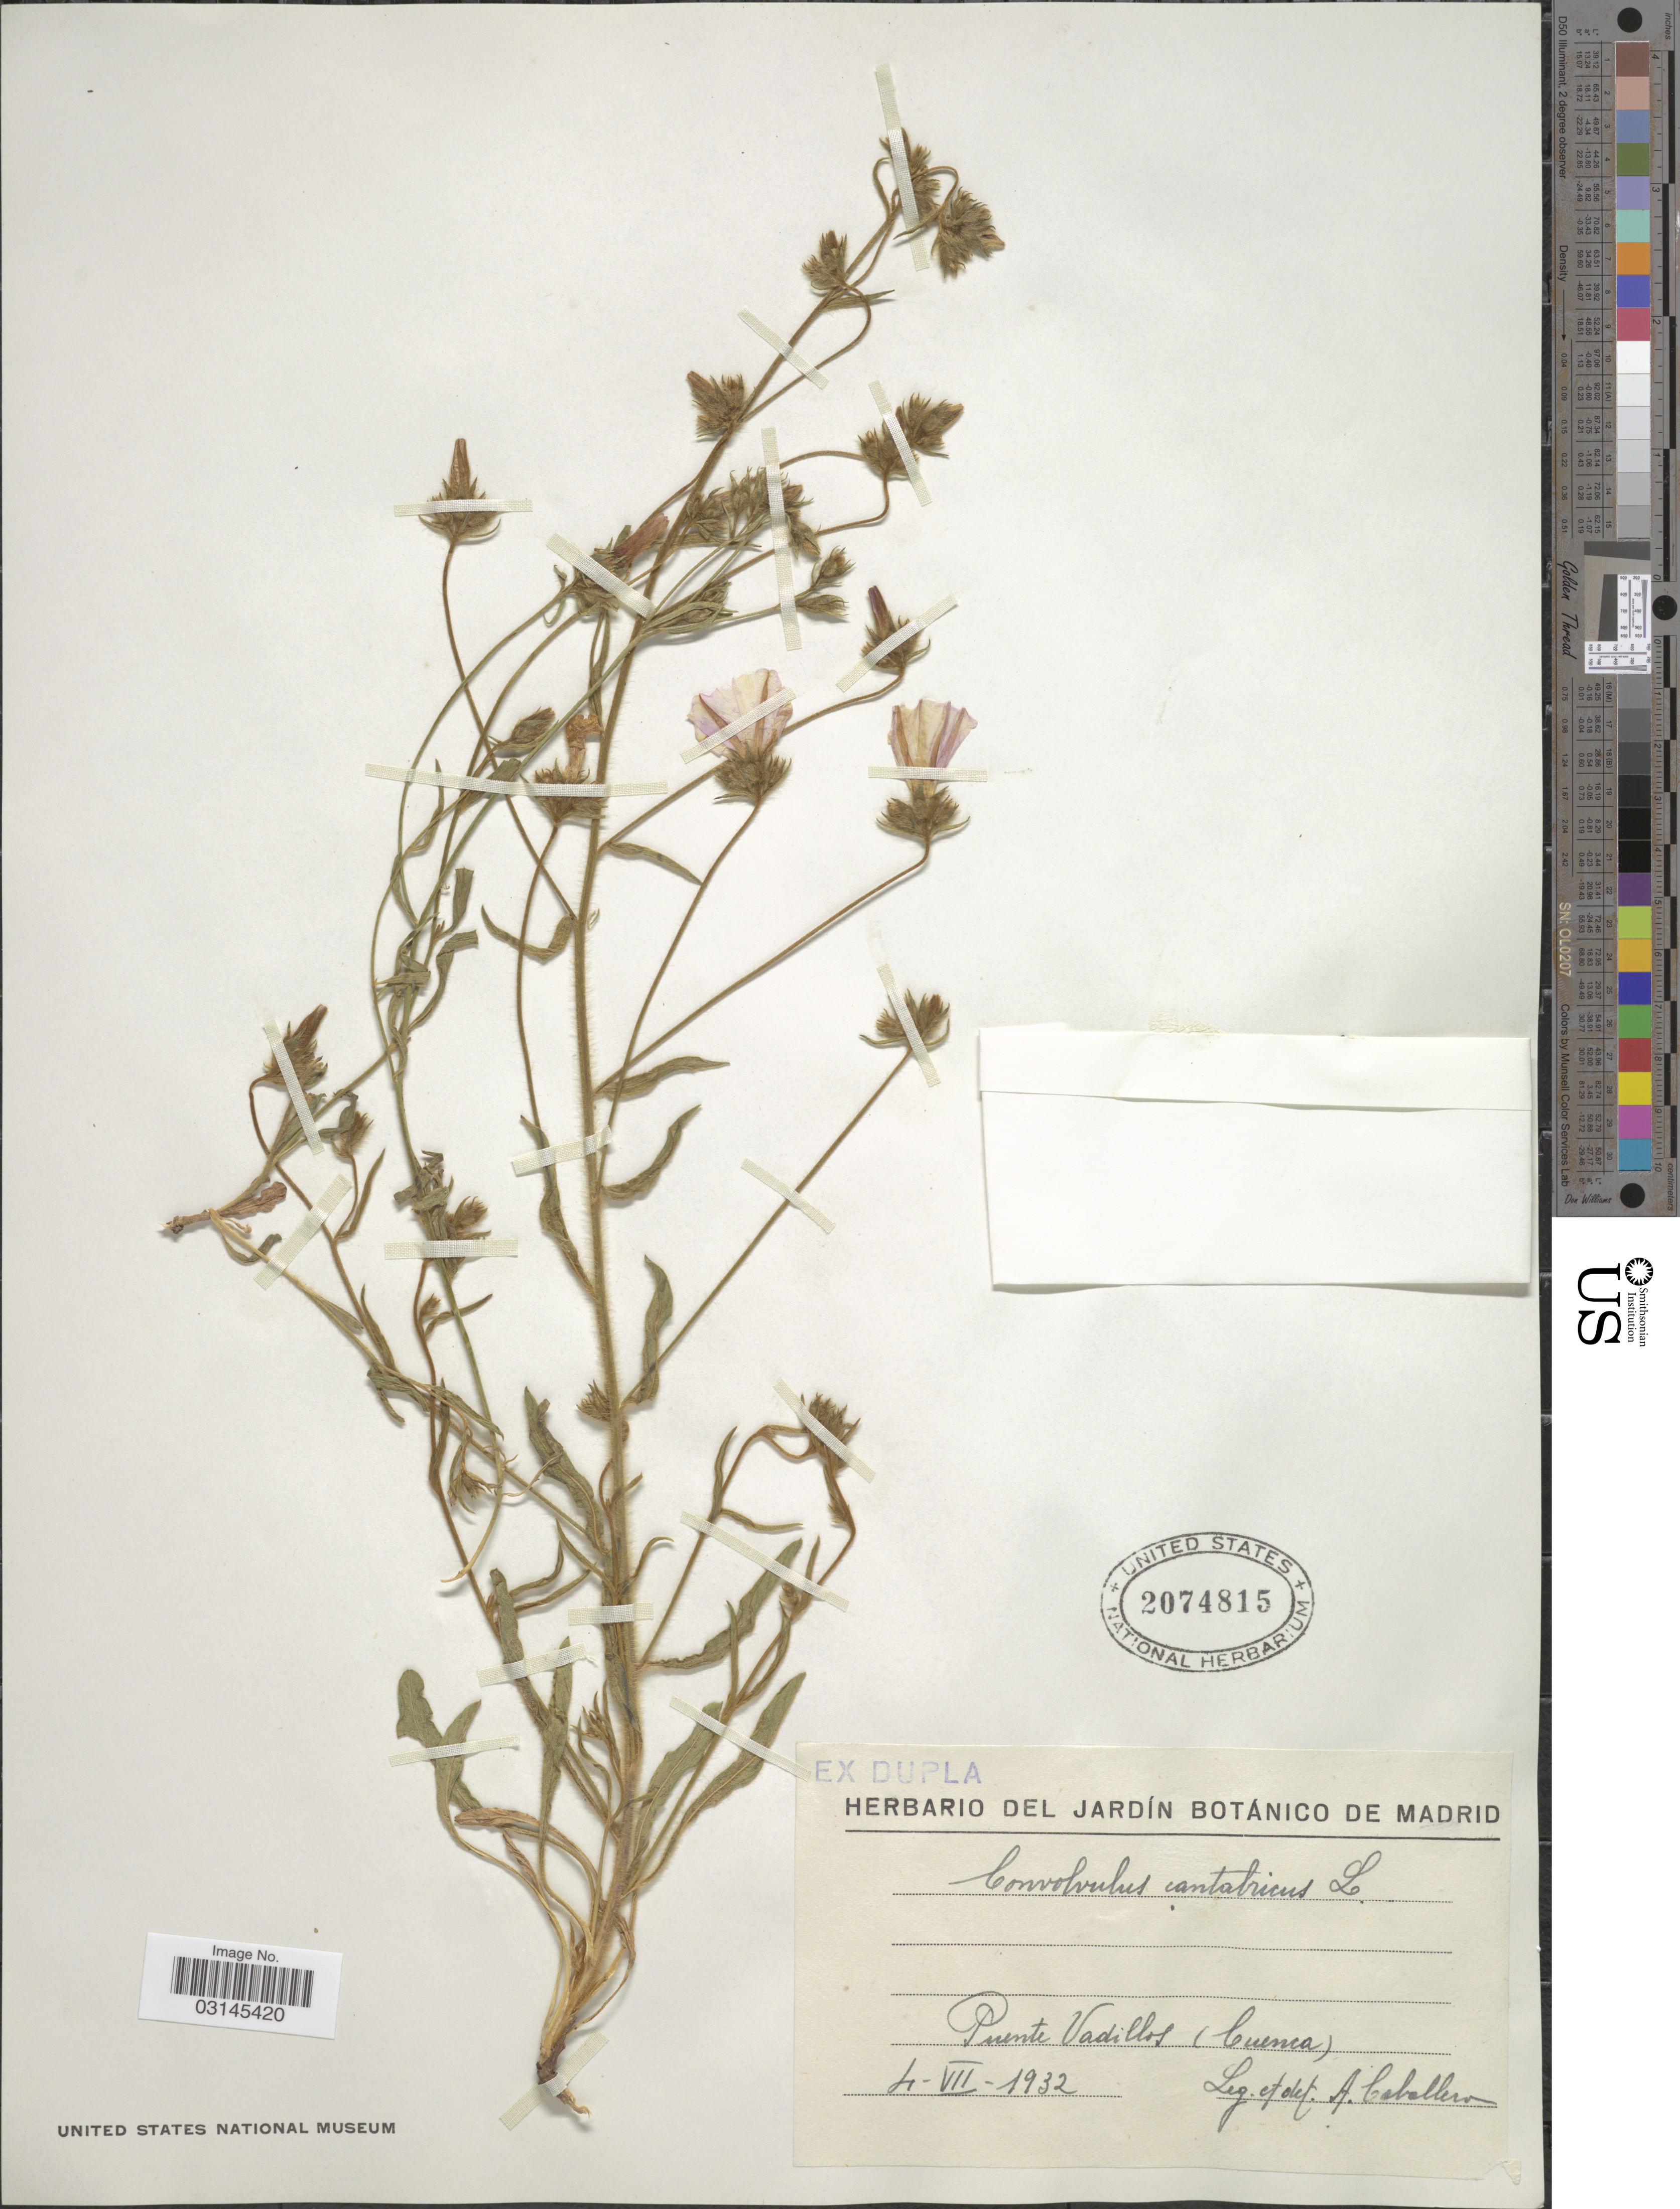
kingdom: Plantae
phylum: Tracheophyta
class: Magnoliopsida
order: Solanales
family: Convolvulaceae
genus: Convolvulus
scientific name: Convolvulus cantabrica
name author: L.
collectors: A. Caballero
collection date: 1932-07-04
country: Spain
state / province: Madrid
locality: Puente Vadillos (Cuenca).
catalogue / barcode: US 2074815